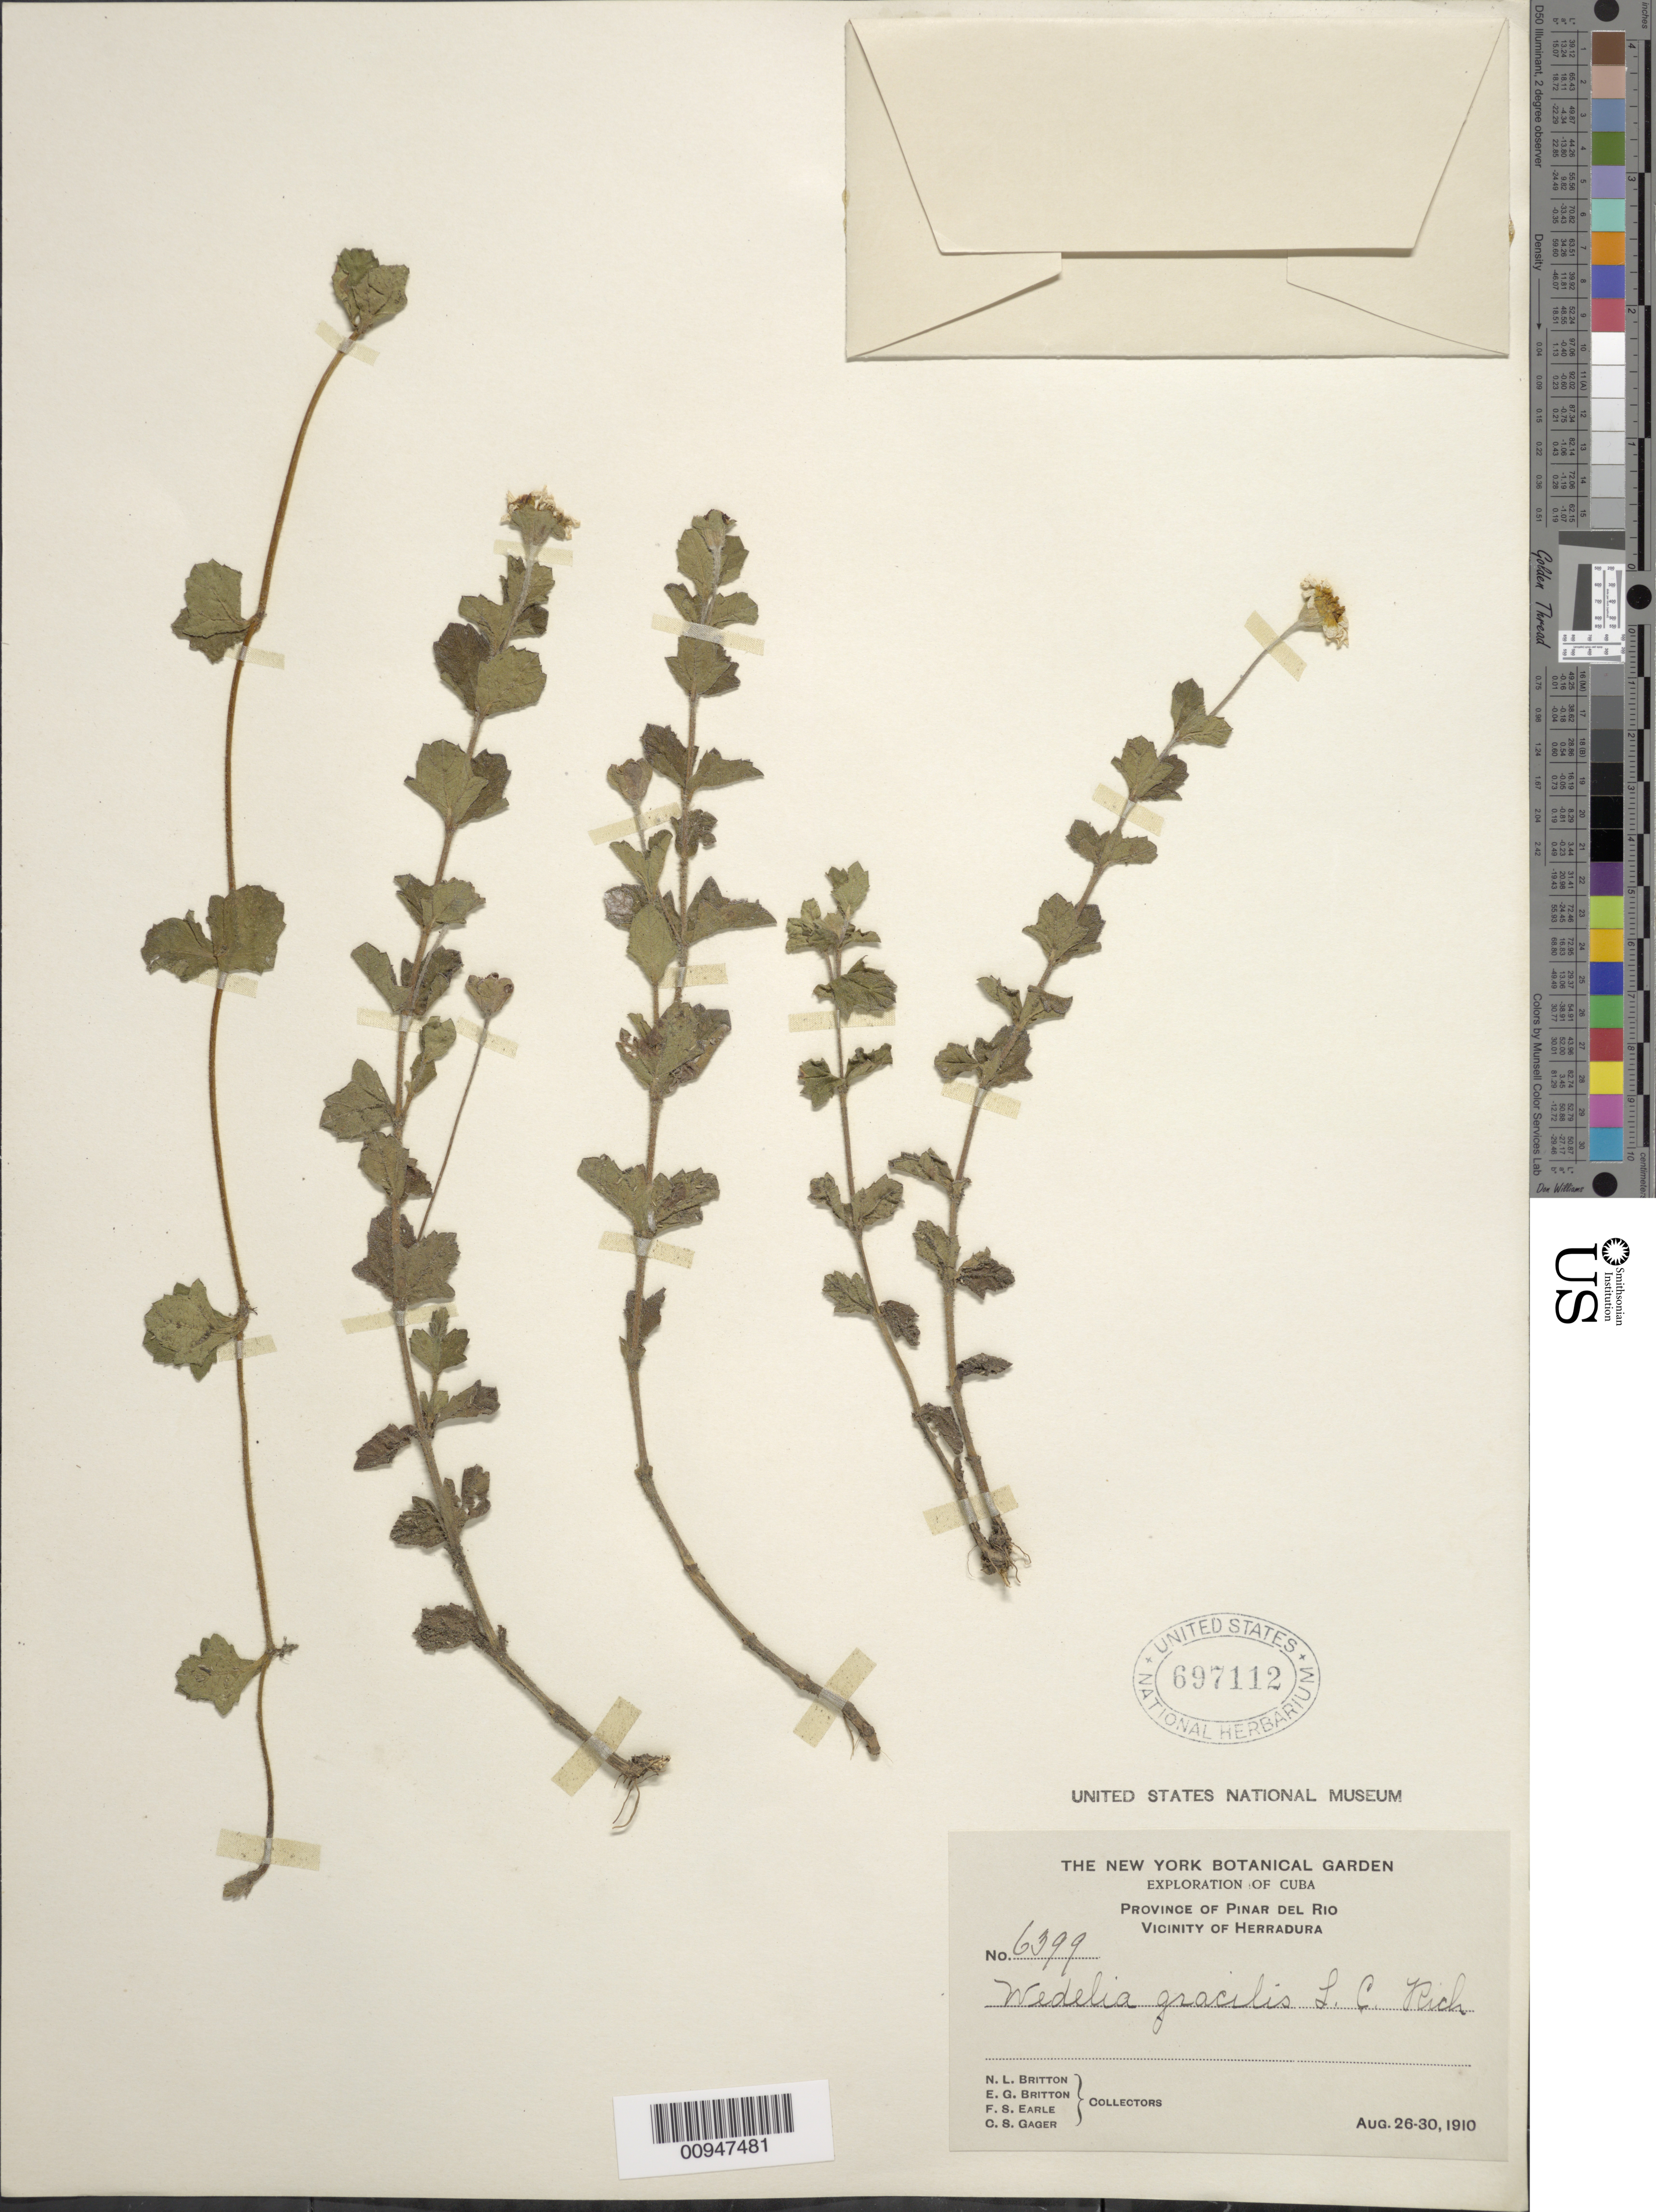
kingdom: Plantae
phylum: Tracheophyta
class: Magnoliopsida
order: Asterales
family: Asteraceae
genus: Sphagneticola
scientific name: Sphagneticola gracilis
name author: (Rich.) Pruski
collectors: N. Britton, E. G. Britton, E. Earle & C. Gager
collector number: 6399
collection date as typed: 26 Aug 1910 to 30 Aug 1910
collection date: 1910-08-26/1910-08-30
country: Cuba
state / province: Pinar del Rio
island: Cuba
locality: Vicinity of Herradura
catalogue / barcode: US 697112